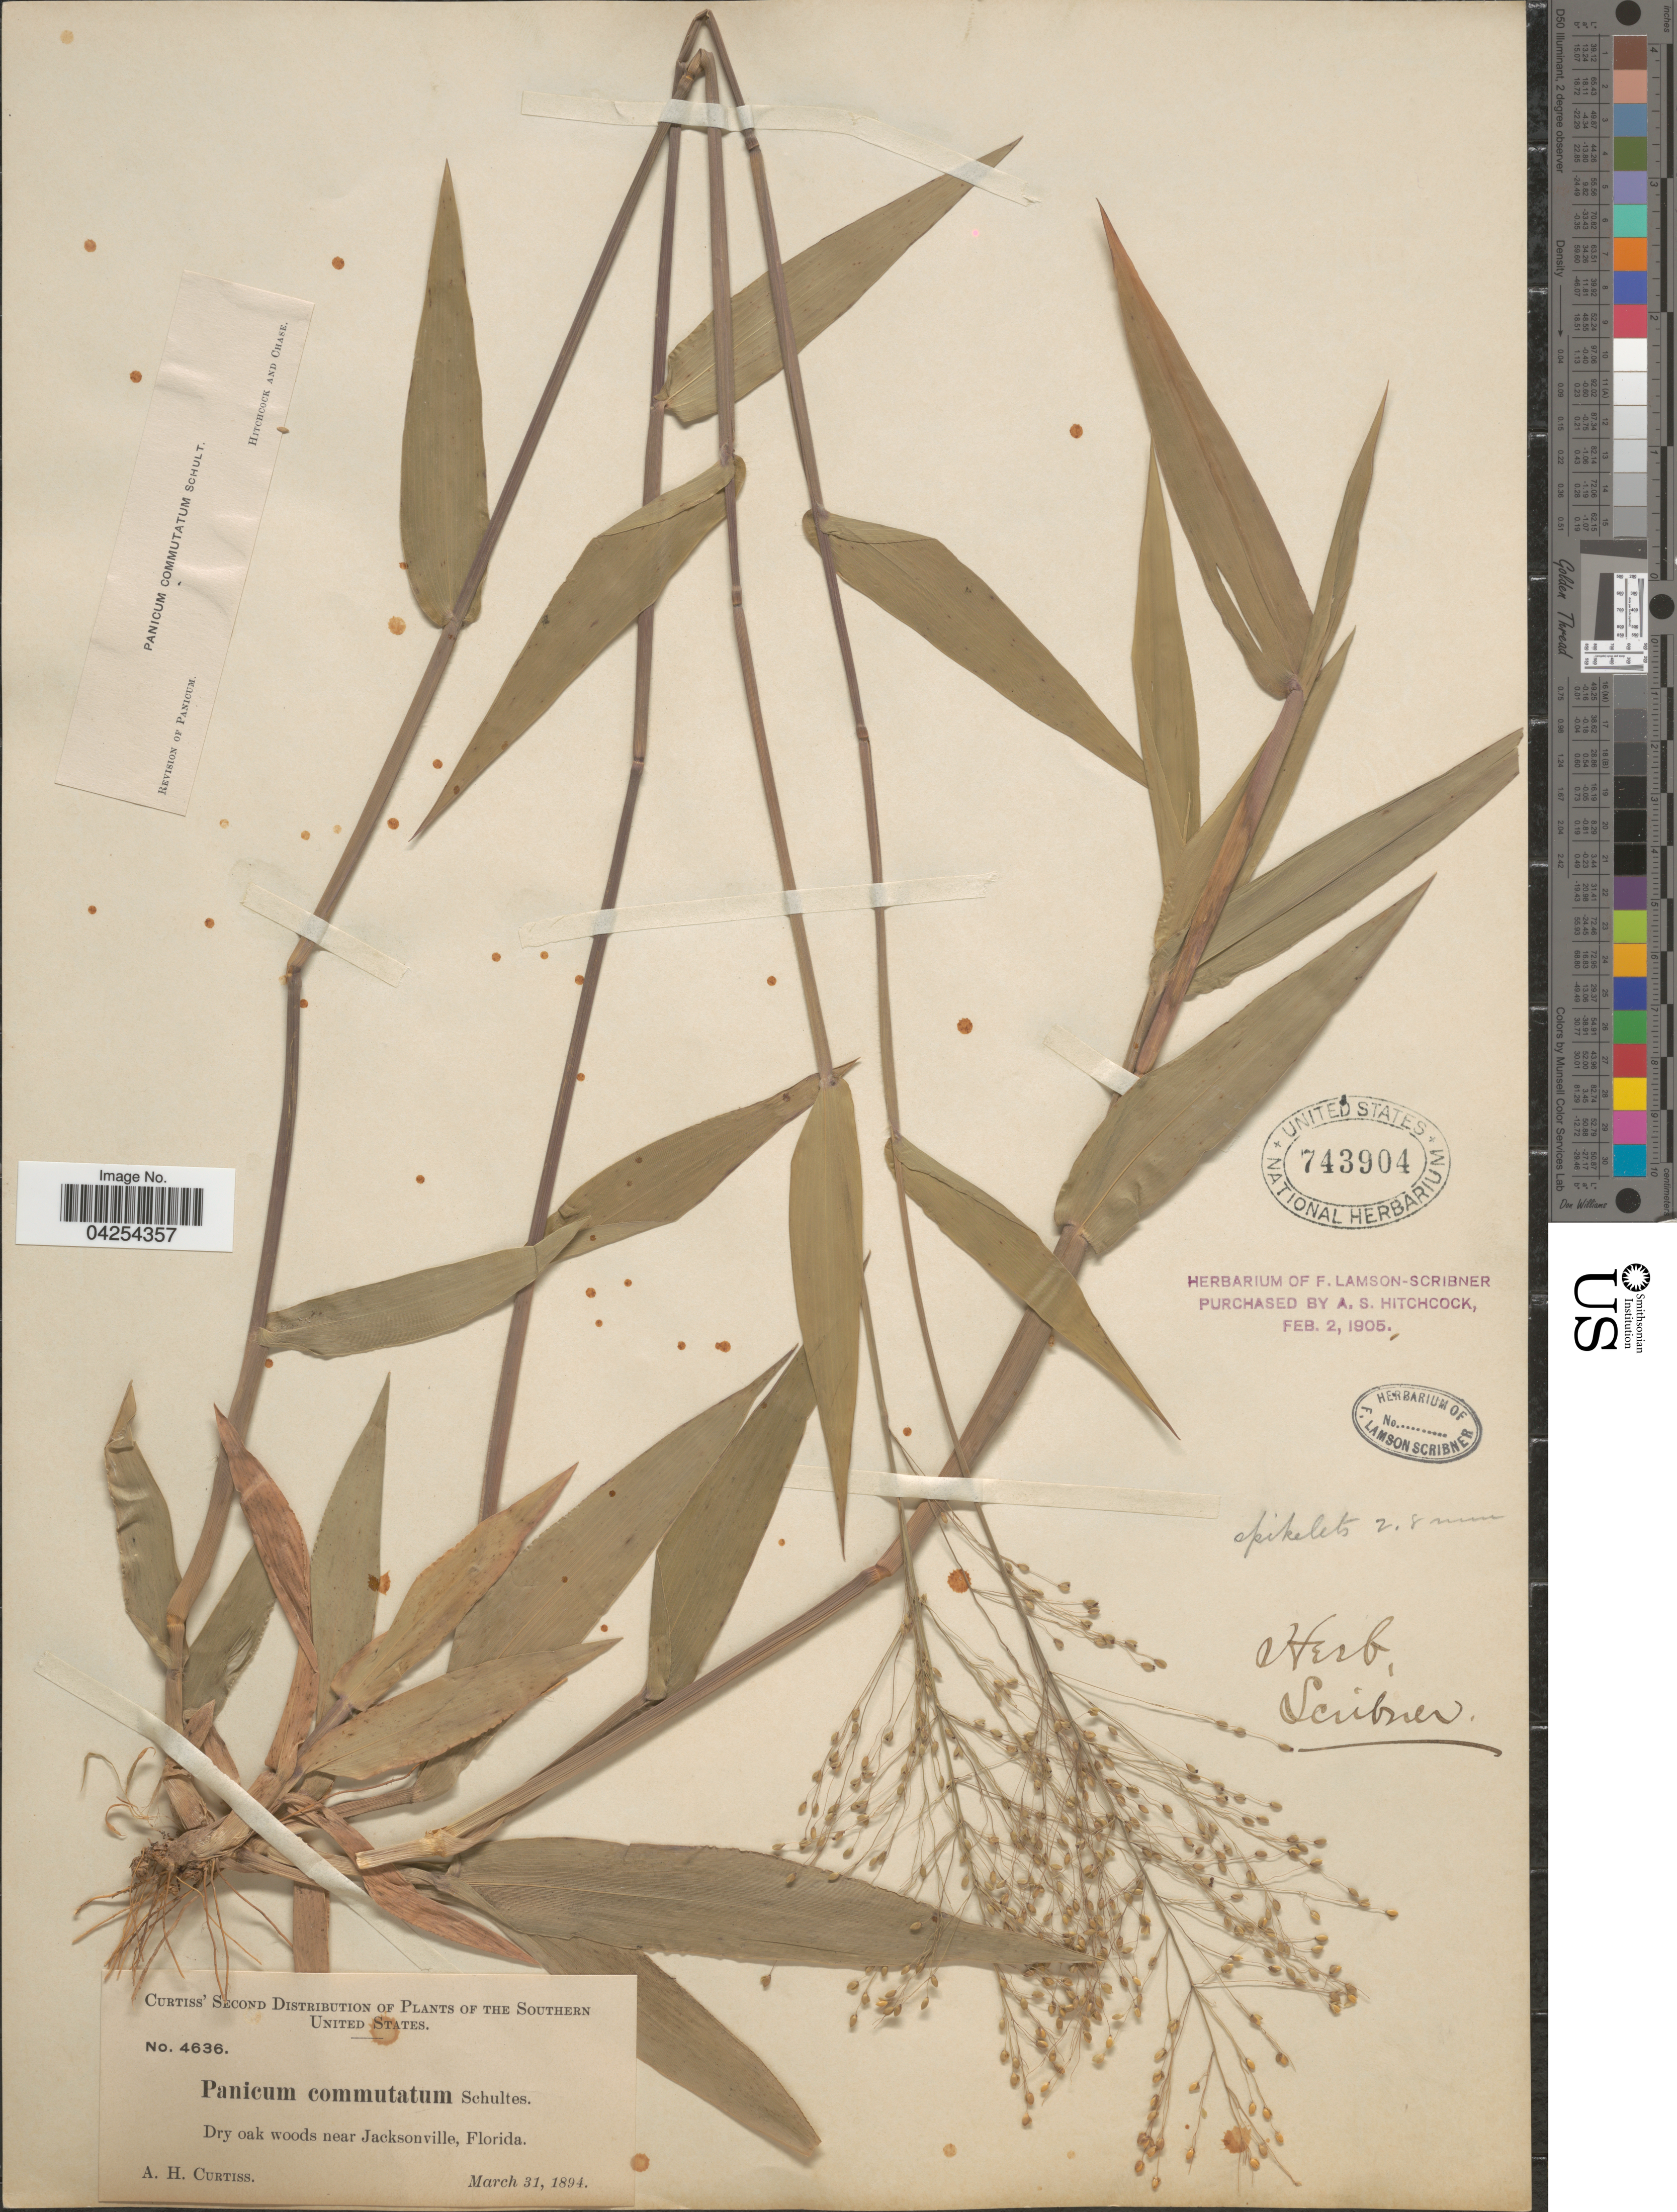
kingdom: Plantae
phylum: Tracheophyta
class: Liliopsida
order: Poales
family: Poaceae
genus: Dichanthelium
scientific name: Dichanthelium commutatum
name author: (Schult.) Gould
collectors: A. H. Curtiss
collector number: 4636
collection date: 1894-03-31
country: United States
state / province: Florida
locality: Southern United States. Dry oak woods near Jacksonville.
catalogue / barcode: US 743904